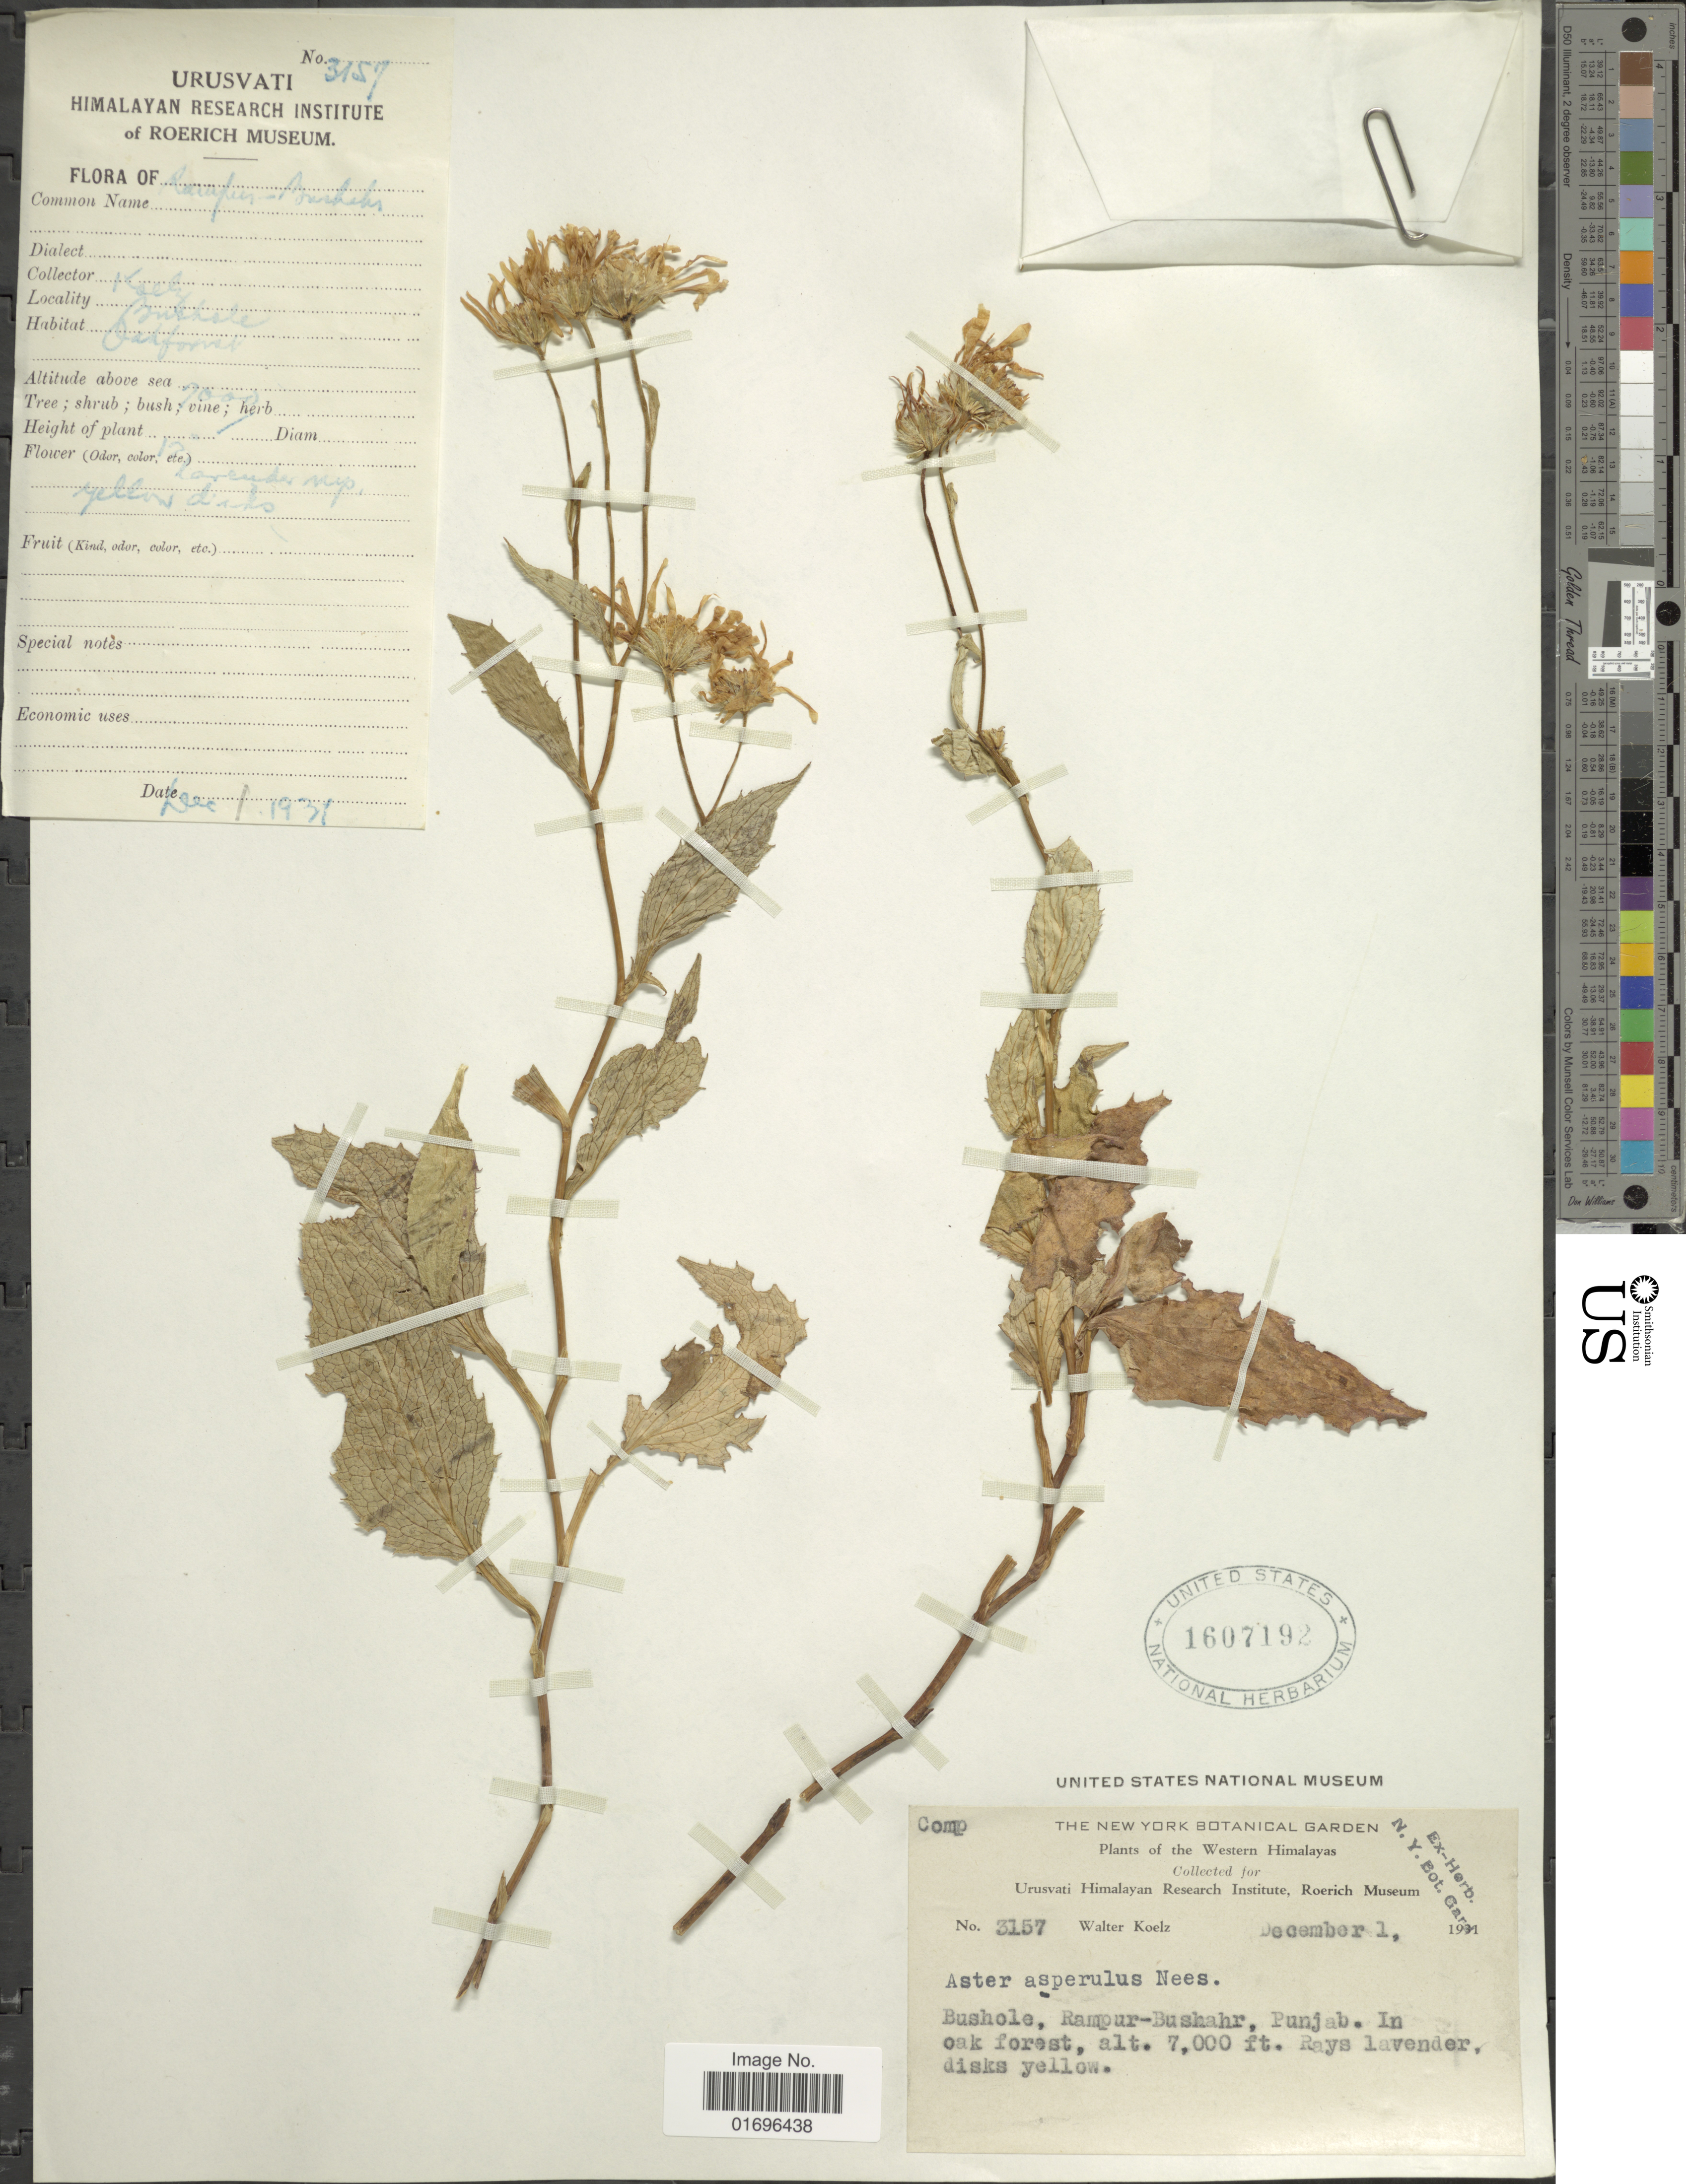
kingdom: Plantae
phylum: Tracheophyta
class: Magnoliopsida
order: Asterales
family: Asteraceae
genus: Aster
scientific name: Aster asperulus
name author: Nees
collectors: W. N. Koelz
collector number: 3157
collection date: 1931-12-01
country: India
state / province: Punjab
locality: Western Himalayas. Bushole, Rampur-Bushahr. Punjab.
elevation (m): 2134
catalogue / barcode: US 1607192